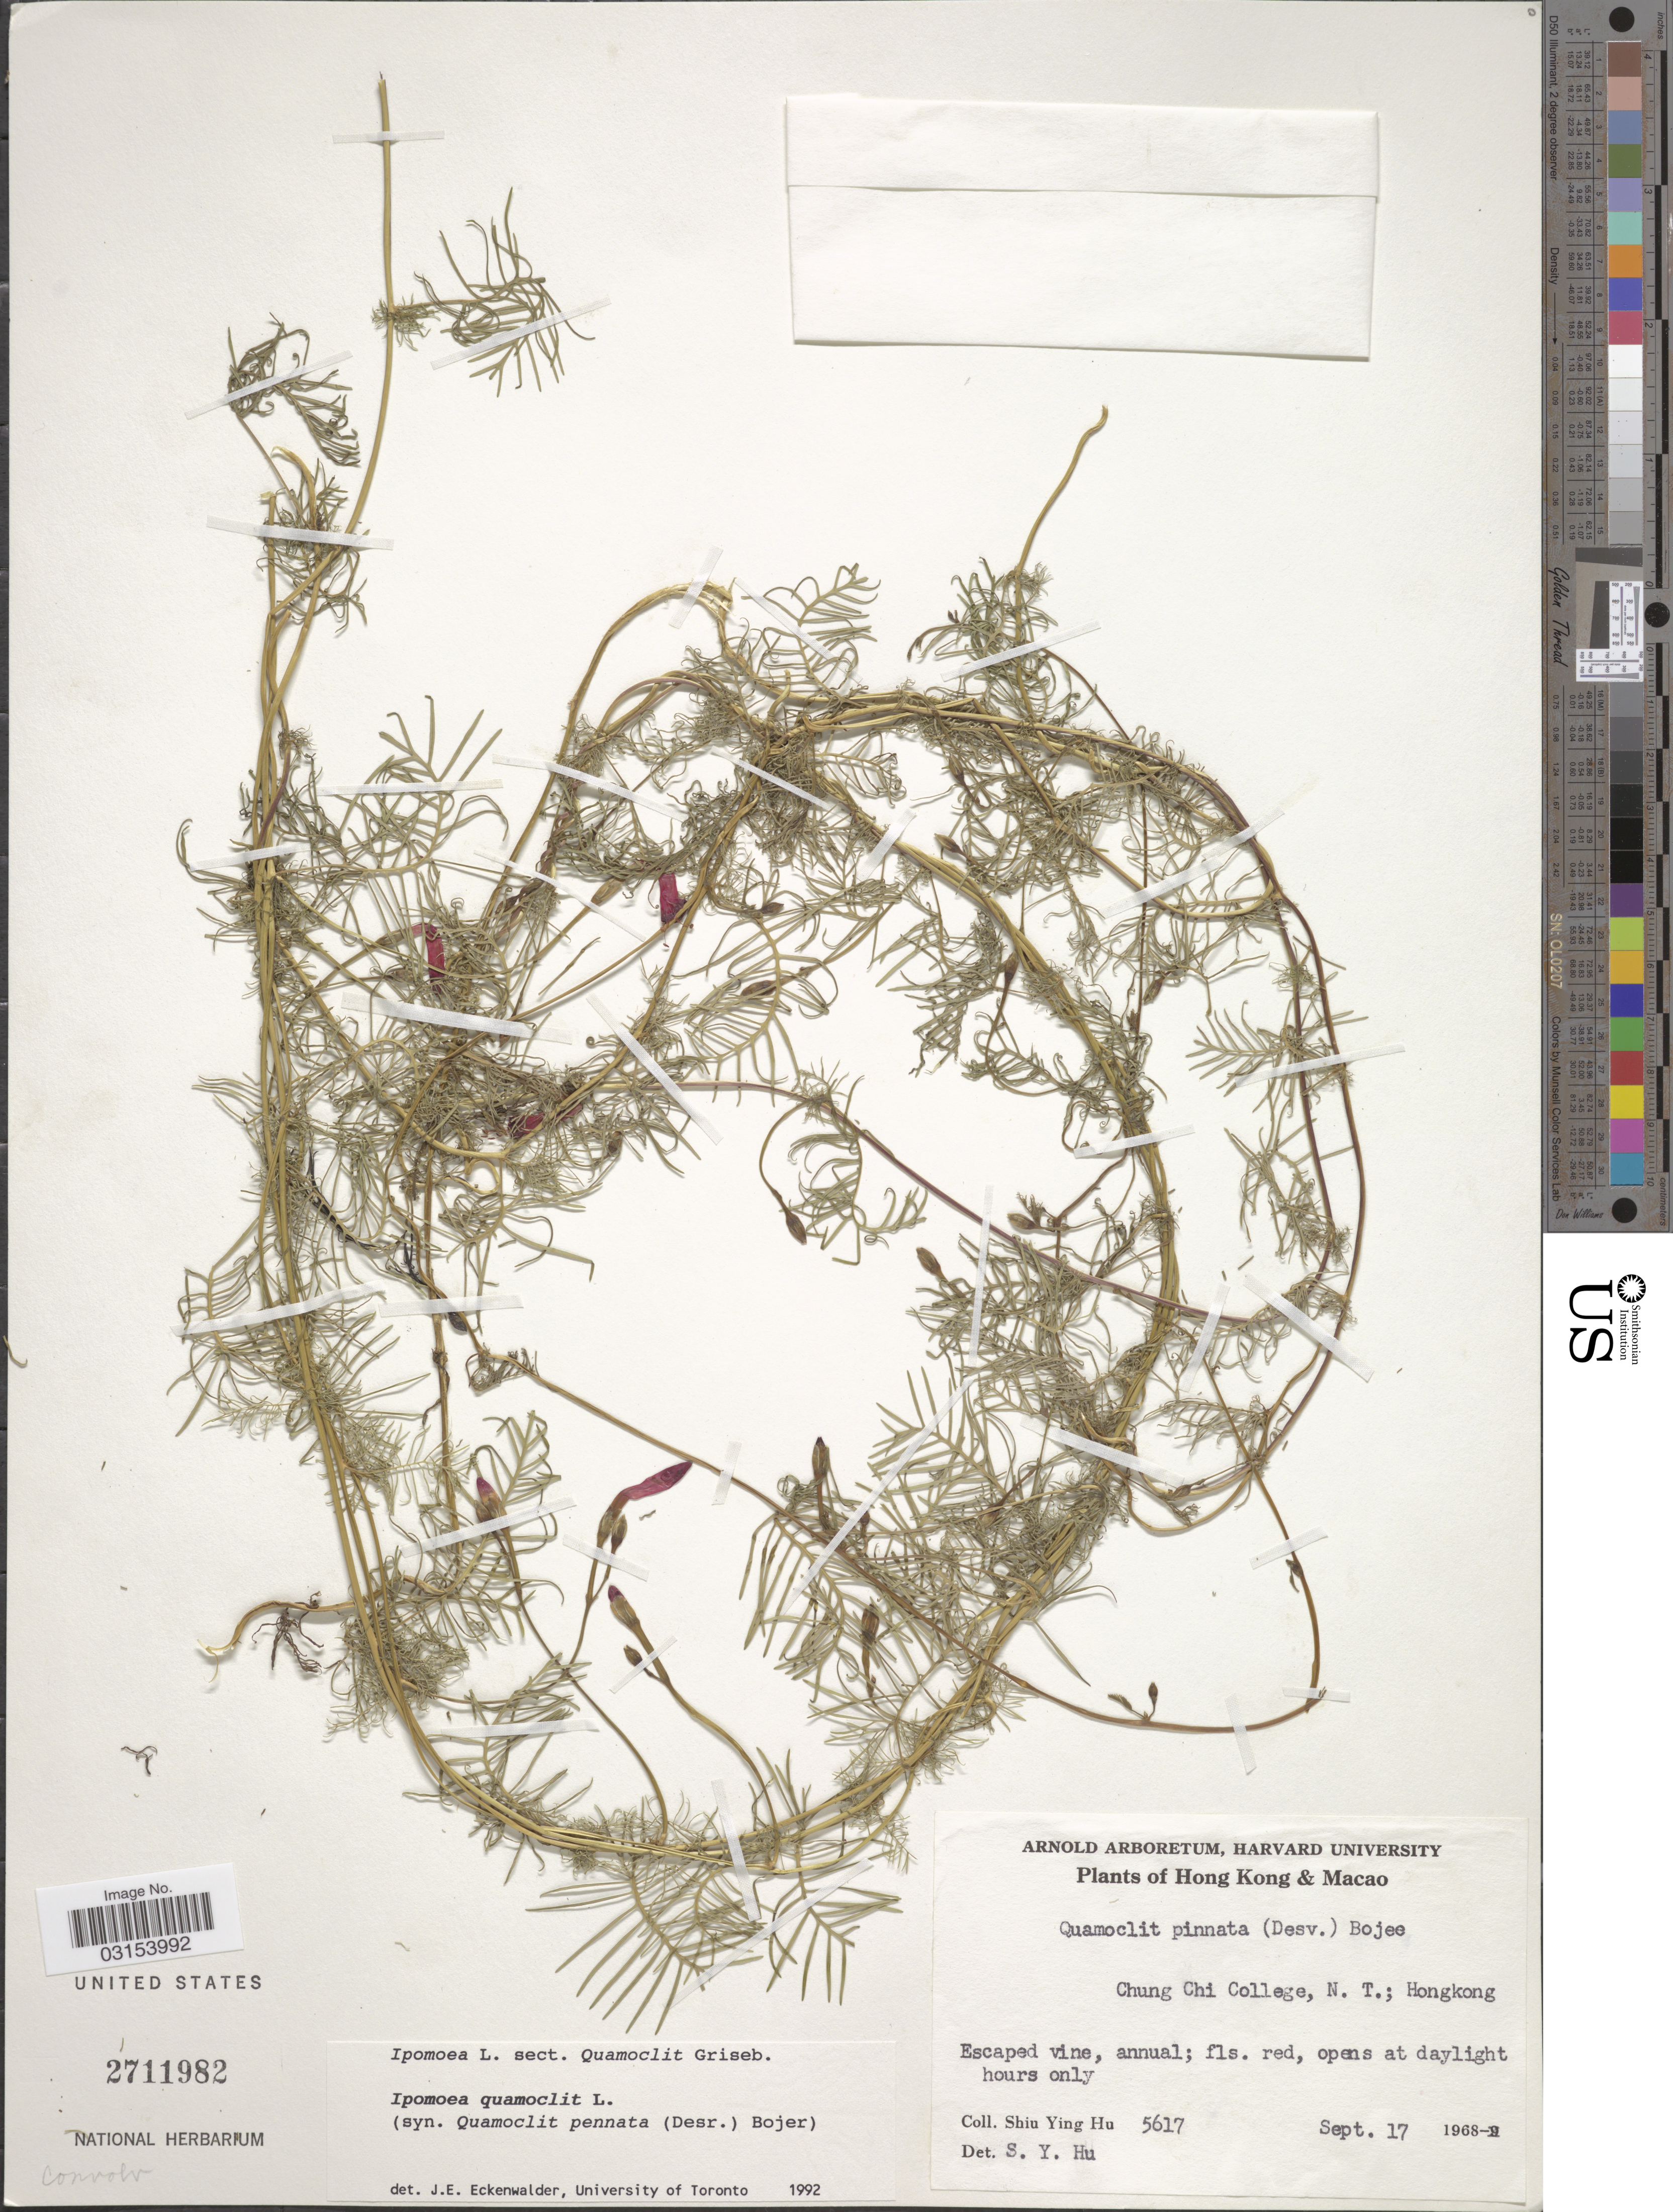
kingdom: Plantae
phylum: Tracheophyta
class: Magnoliopsida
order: Solanales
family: Convolvulaceae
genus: Ipomoea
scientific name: Ipomoea quamoclit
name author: L.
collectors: S. Y. Hu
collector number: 5617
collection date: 1968-09-17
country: China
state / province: Hong Kong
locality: Chung Chi College, N. T.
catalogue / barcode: US 2711982